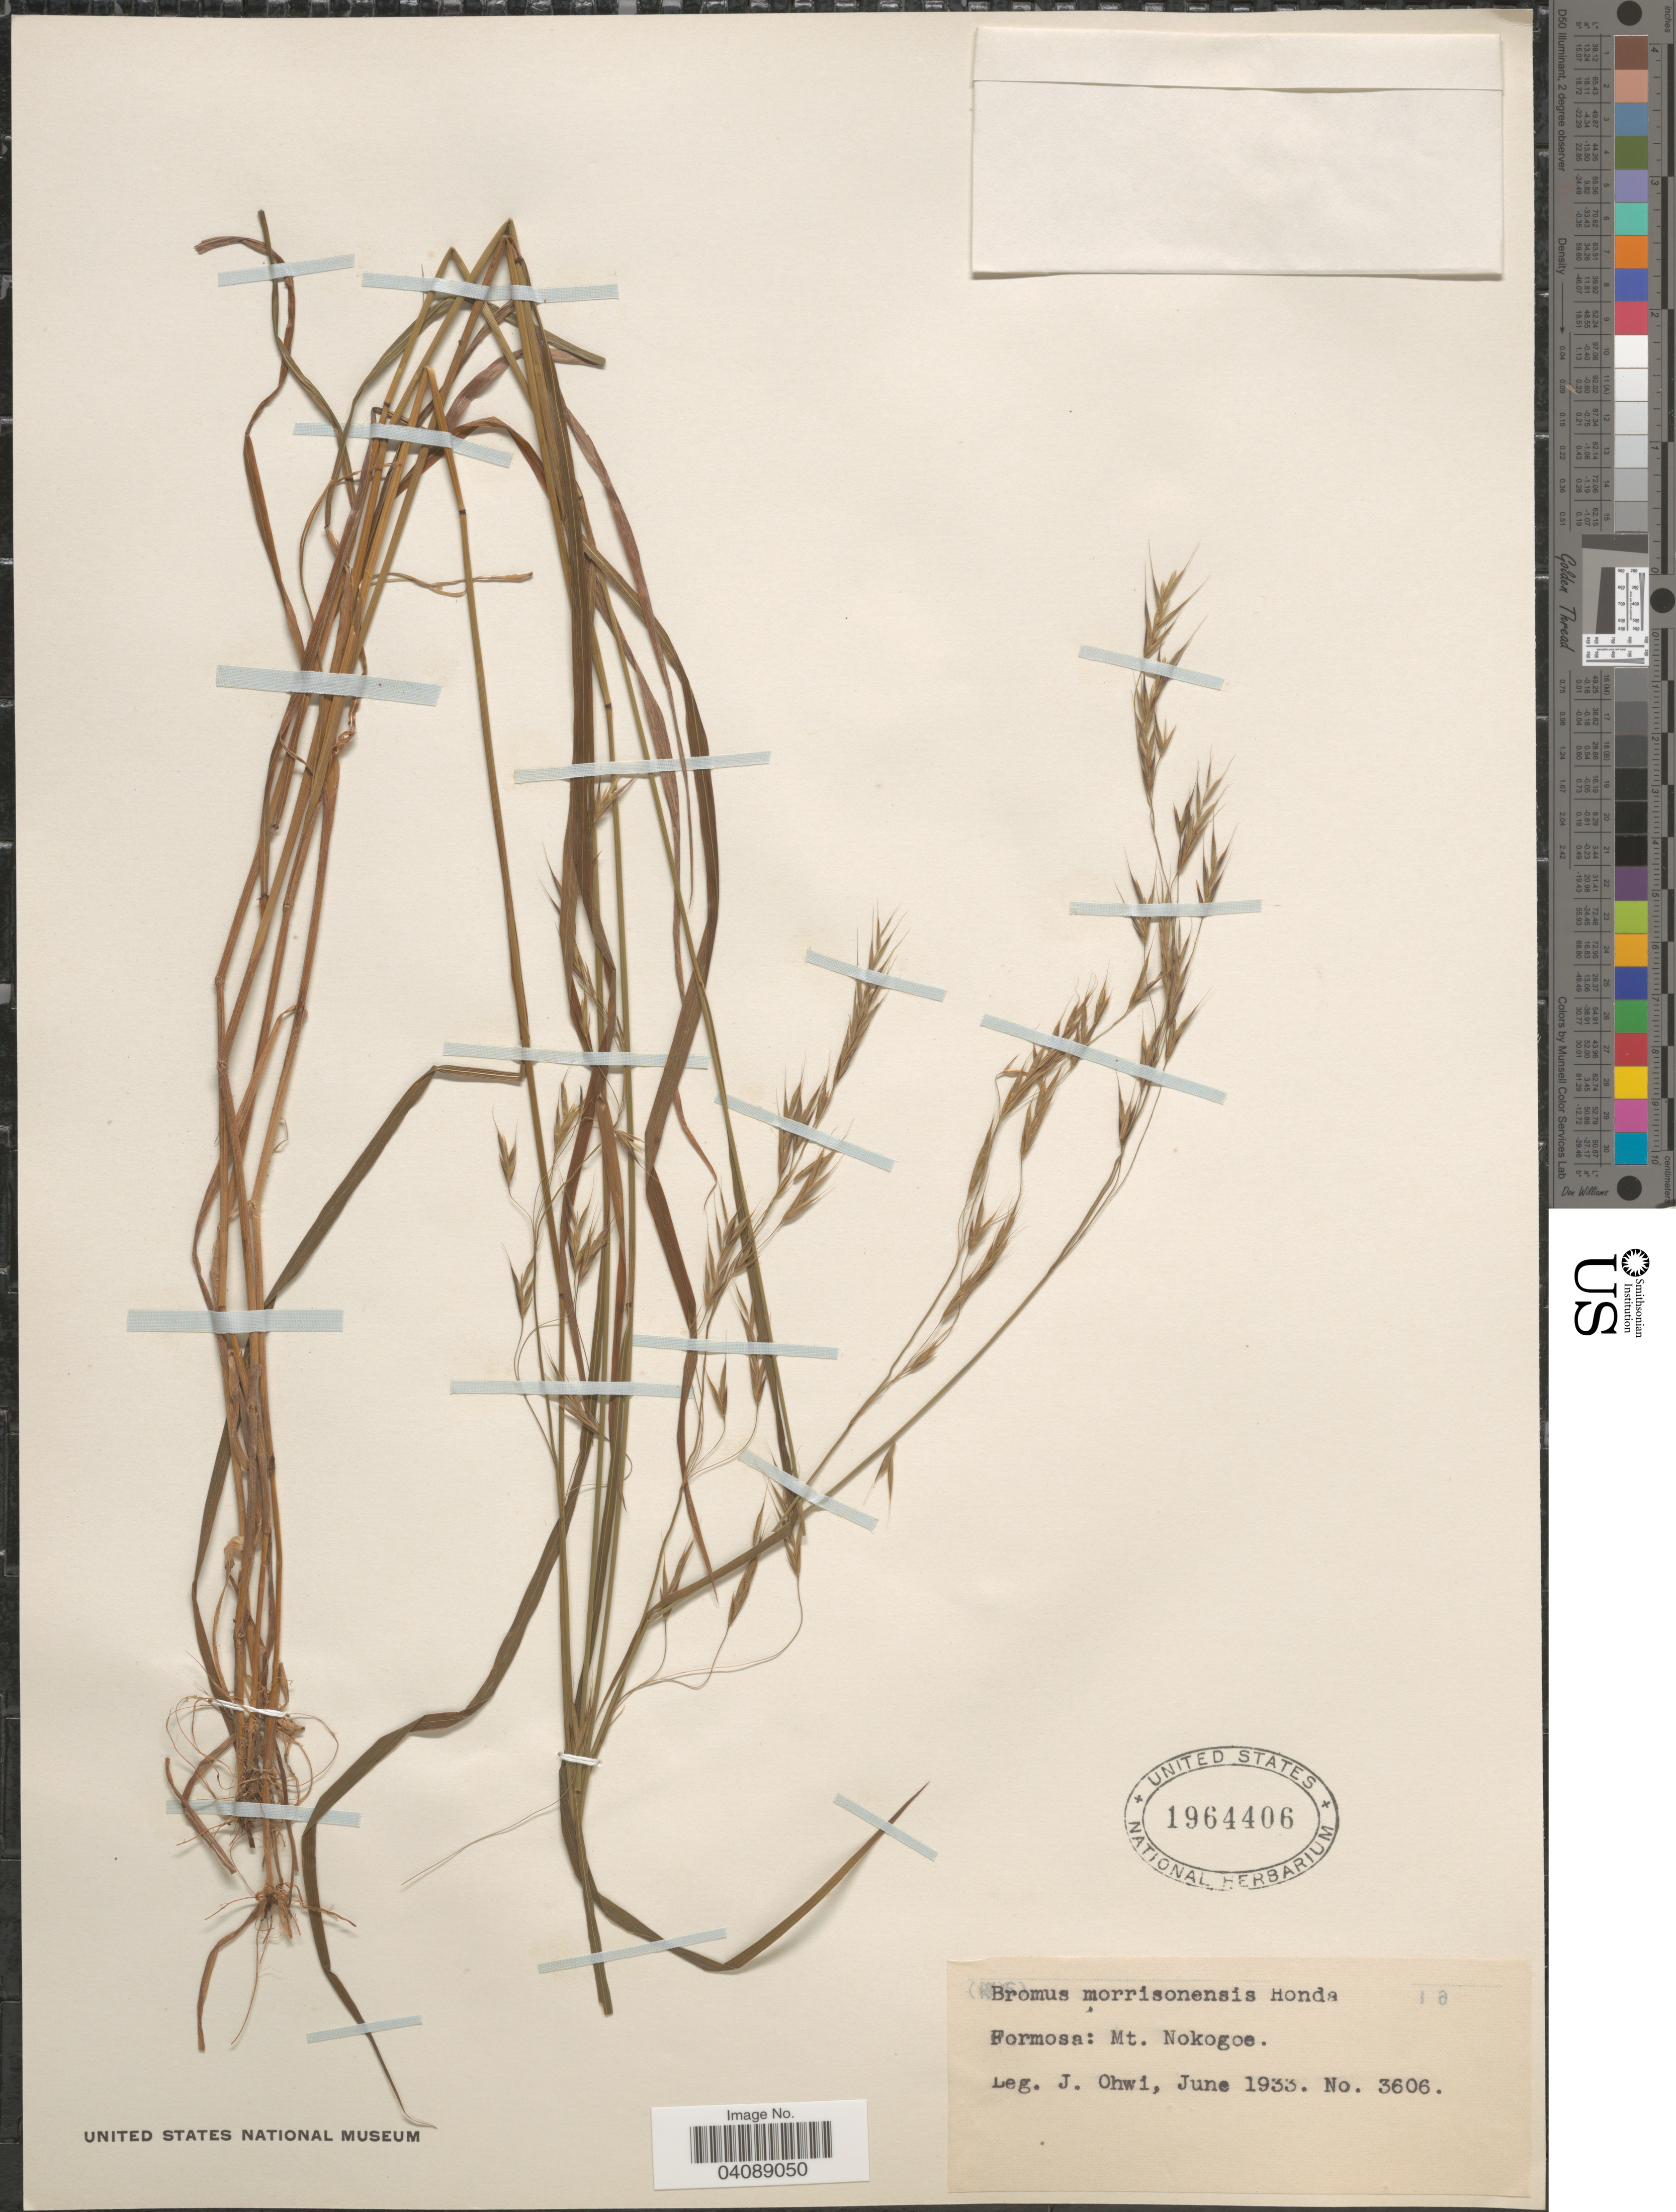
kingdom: Plantae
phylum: Tracheophyta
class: Liliopsida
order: Poales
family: Poaceae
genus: Bromus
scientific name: Bromus morrisonensis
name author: Honda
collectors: J. Ohwi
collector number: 3606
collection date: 1933-06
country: Taiwan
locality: Formosa: Mt. Nokogoe.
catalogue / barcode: US 1964406